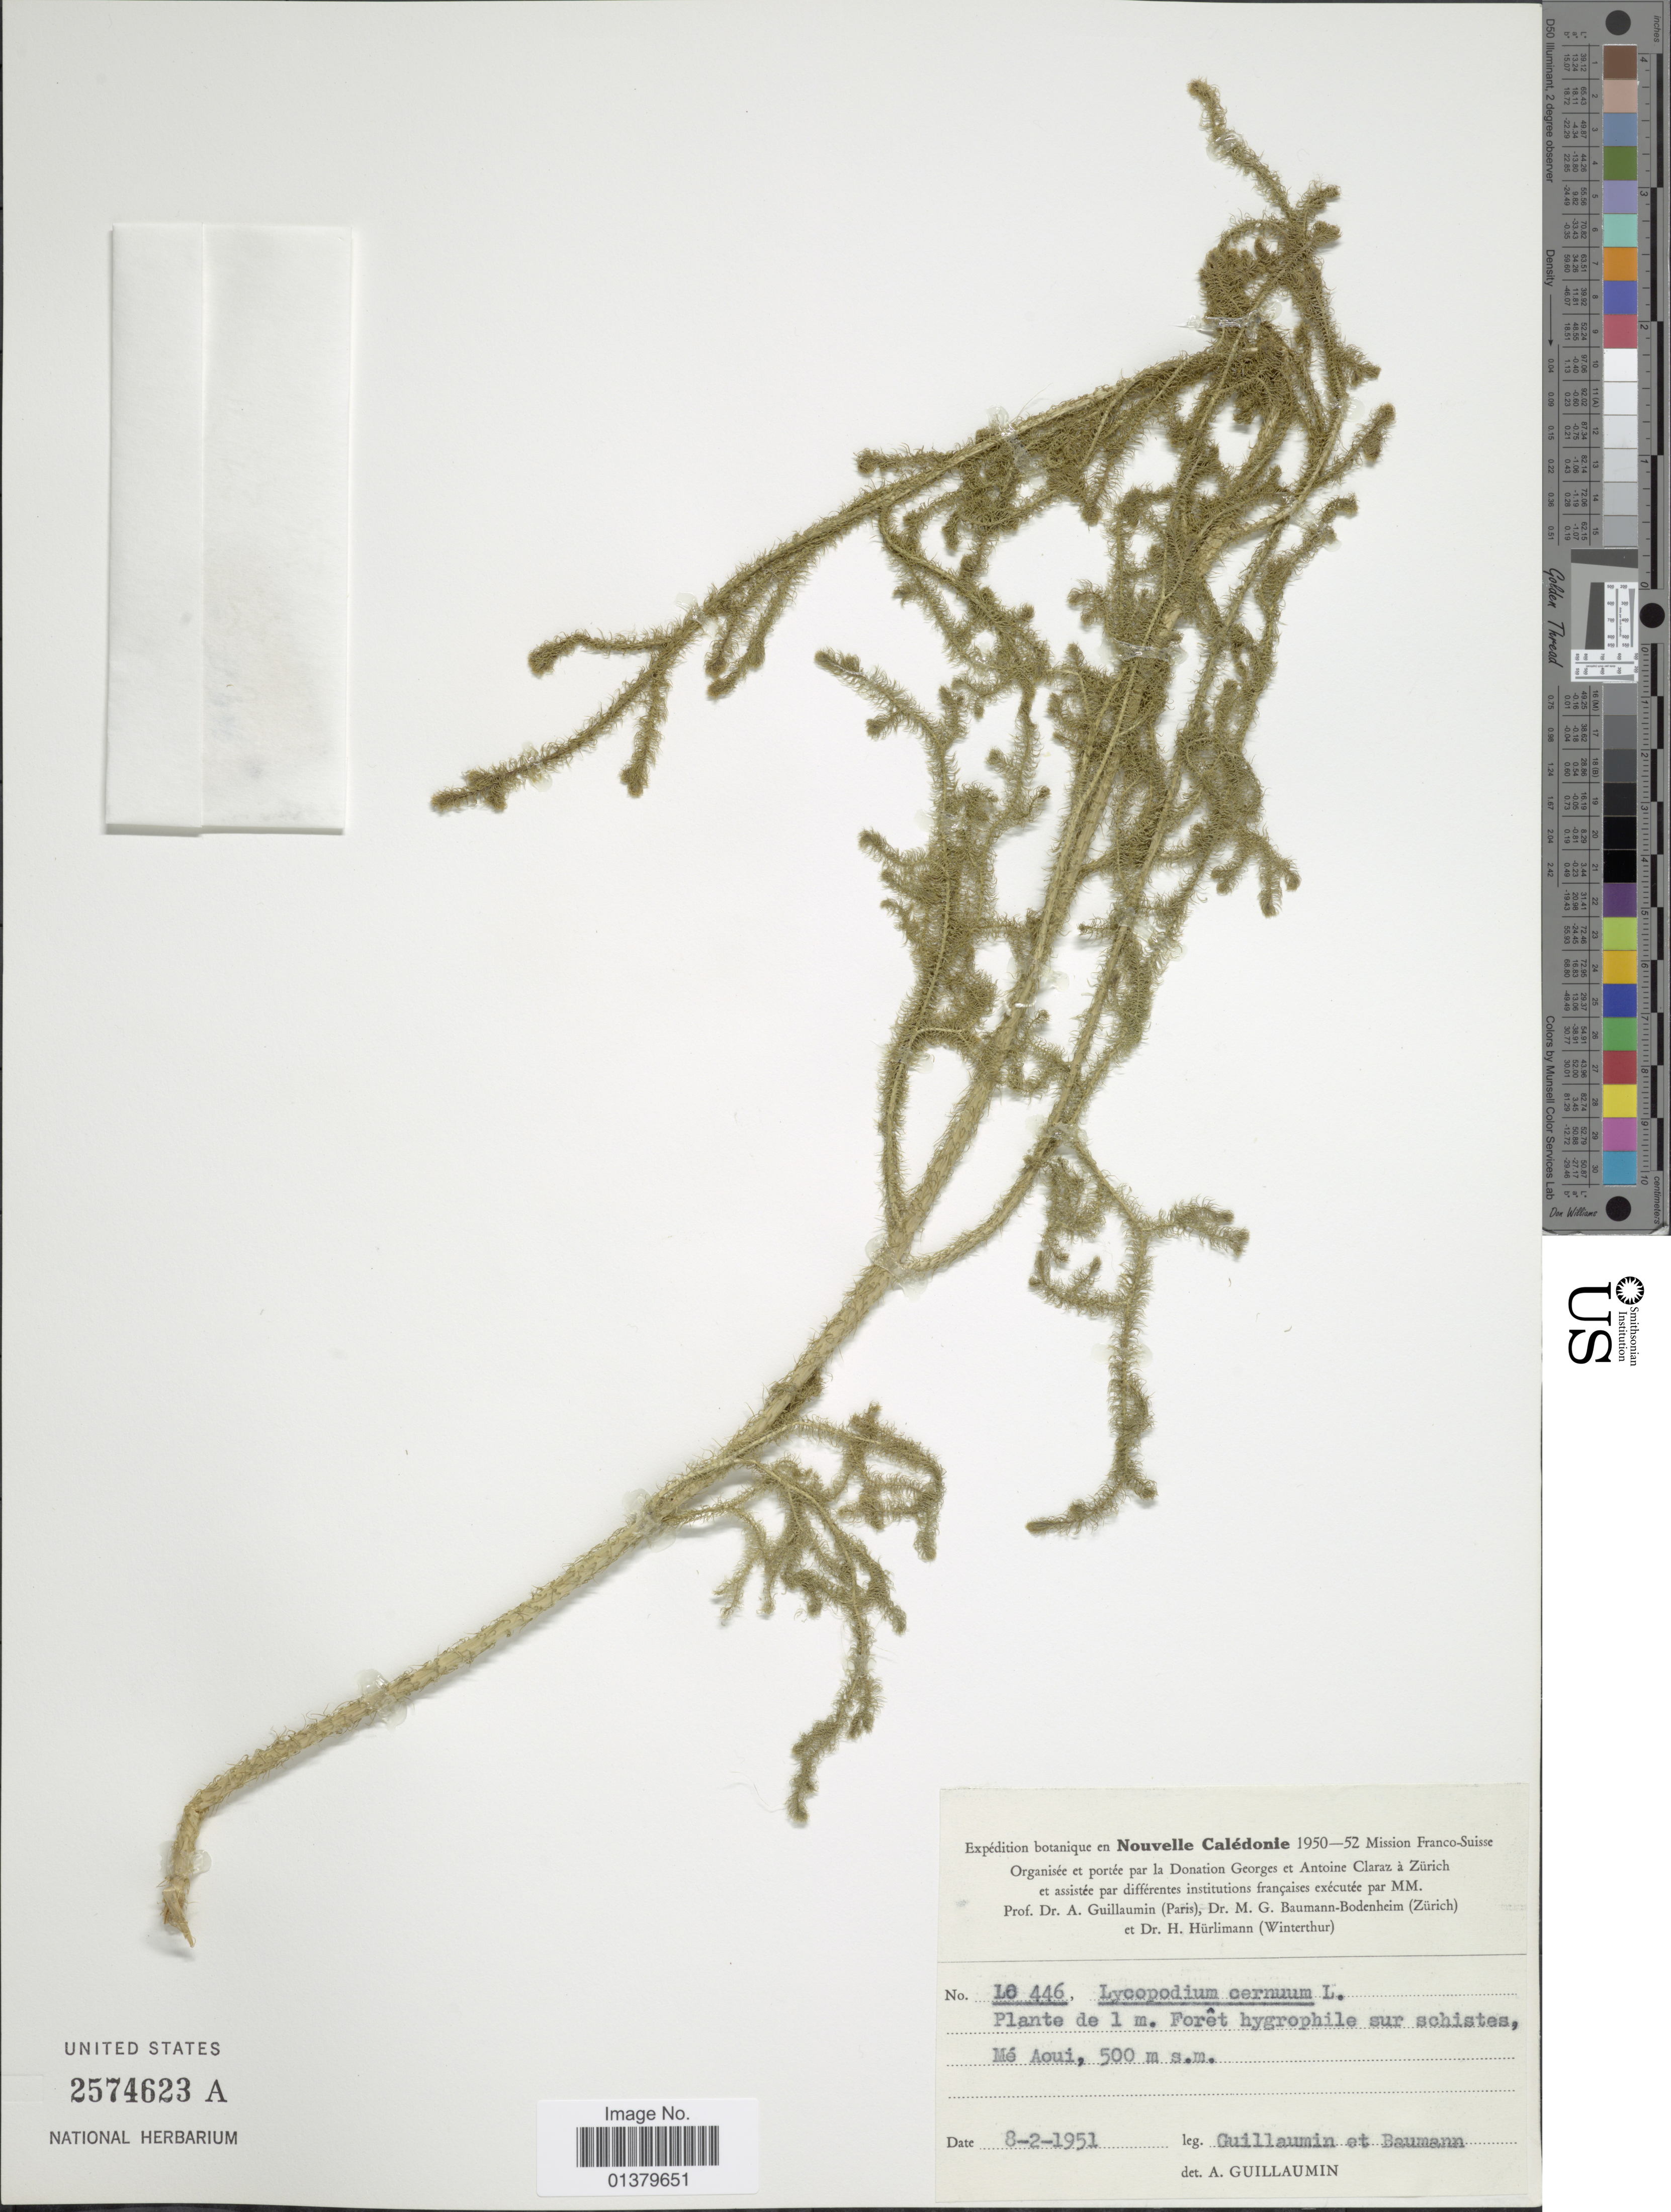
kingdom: Plantae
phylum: Tracheophyta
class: Lycopodiopsida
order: Lycopodiales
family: Lycopodiaceae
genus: Palhinhaea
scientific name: Palhinhaea cernua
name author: (L.) Vasc. & Franco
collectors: A. Guillaumin & M. G. Baumann-Bodenheim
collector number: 10446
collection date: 1951-02-08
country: New Caledonia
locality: Plante de 1 m Forêt hygrophile sur schistes, Mé Aoui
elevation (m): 500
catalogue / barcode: US 257462A